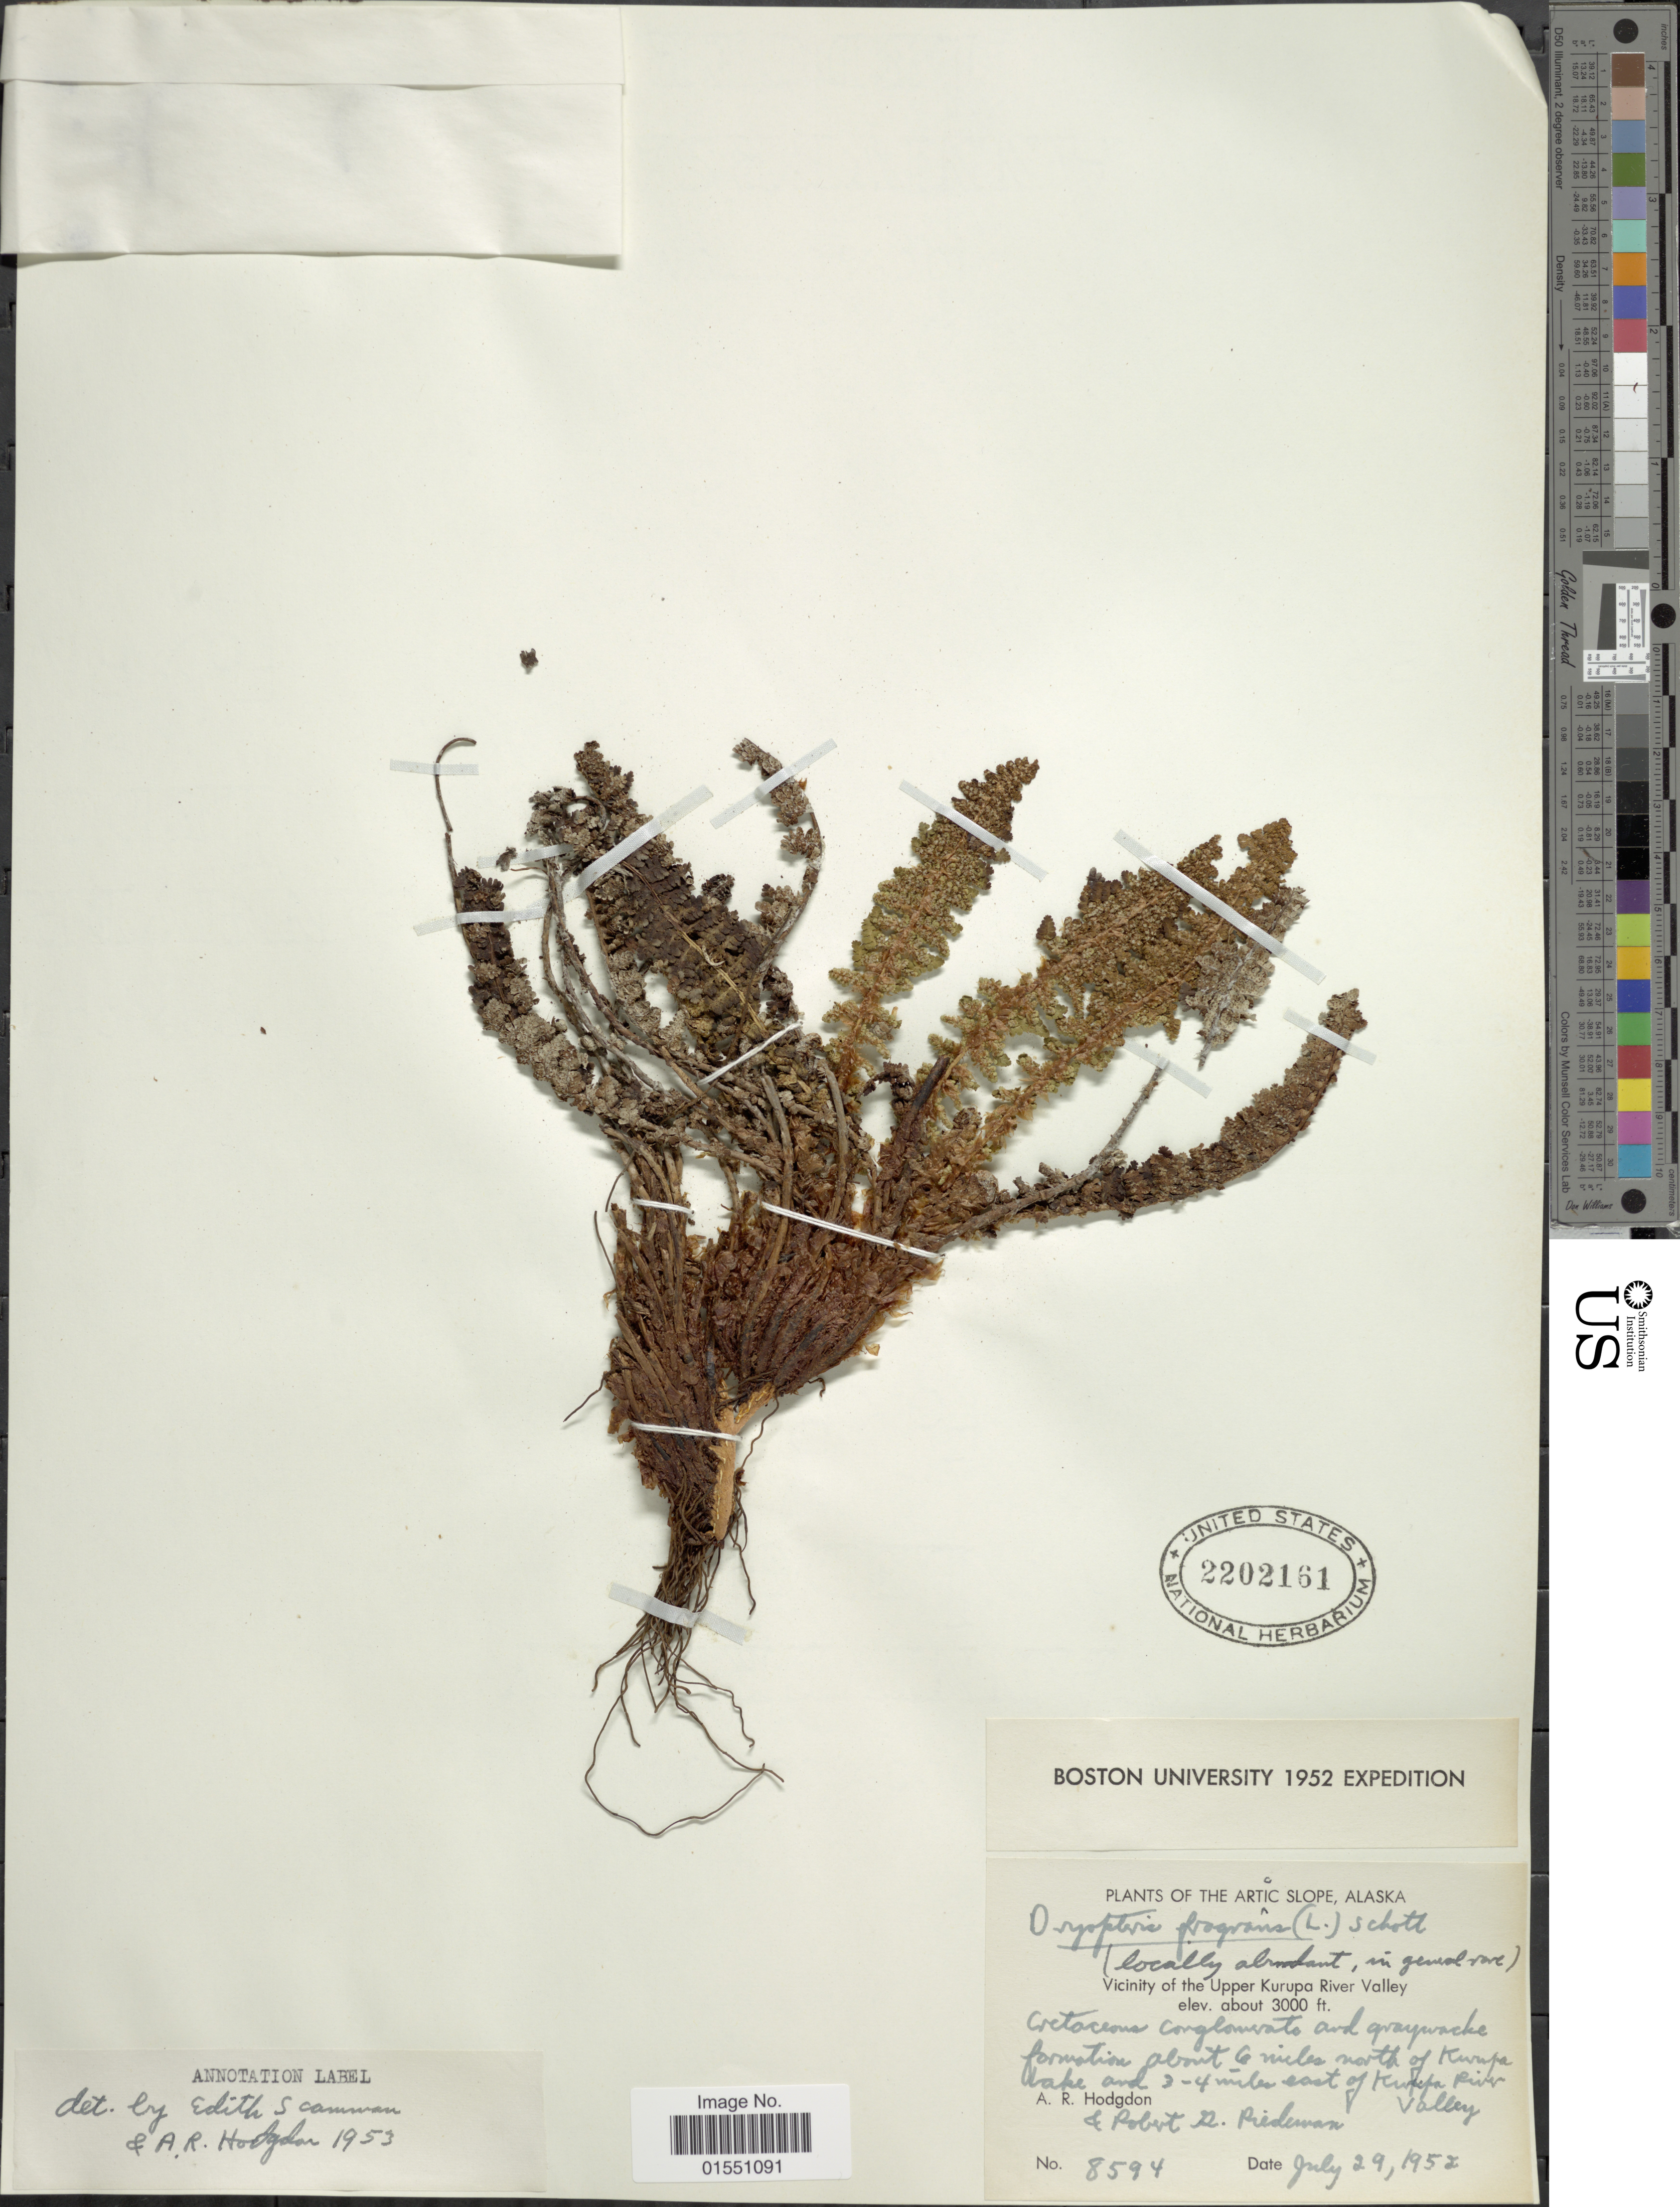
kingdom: Plantae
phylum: Tracheophyta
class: Polypodiopsida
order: Polypodiales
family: Dryopteridaceae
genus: Dryopteris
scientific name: Dryopteris fragrans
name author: (L.) Schott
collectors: A. R. Hodgdon & R. Piedeman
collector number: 8594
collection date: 1952-07-29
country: United States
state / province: Alaska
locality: Arctic Slope. Vicinity of Upper Kurupa River Valley. Cretaceous conglomerate and graywacke formation about 6 miles north of Kurupa Lake and 3-4 miles east of Kurupa River Valley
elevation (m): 914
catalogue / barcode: US 2202161